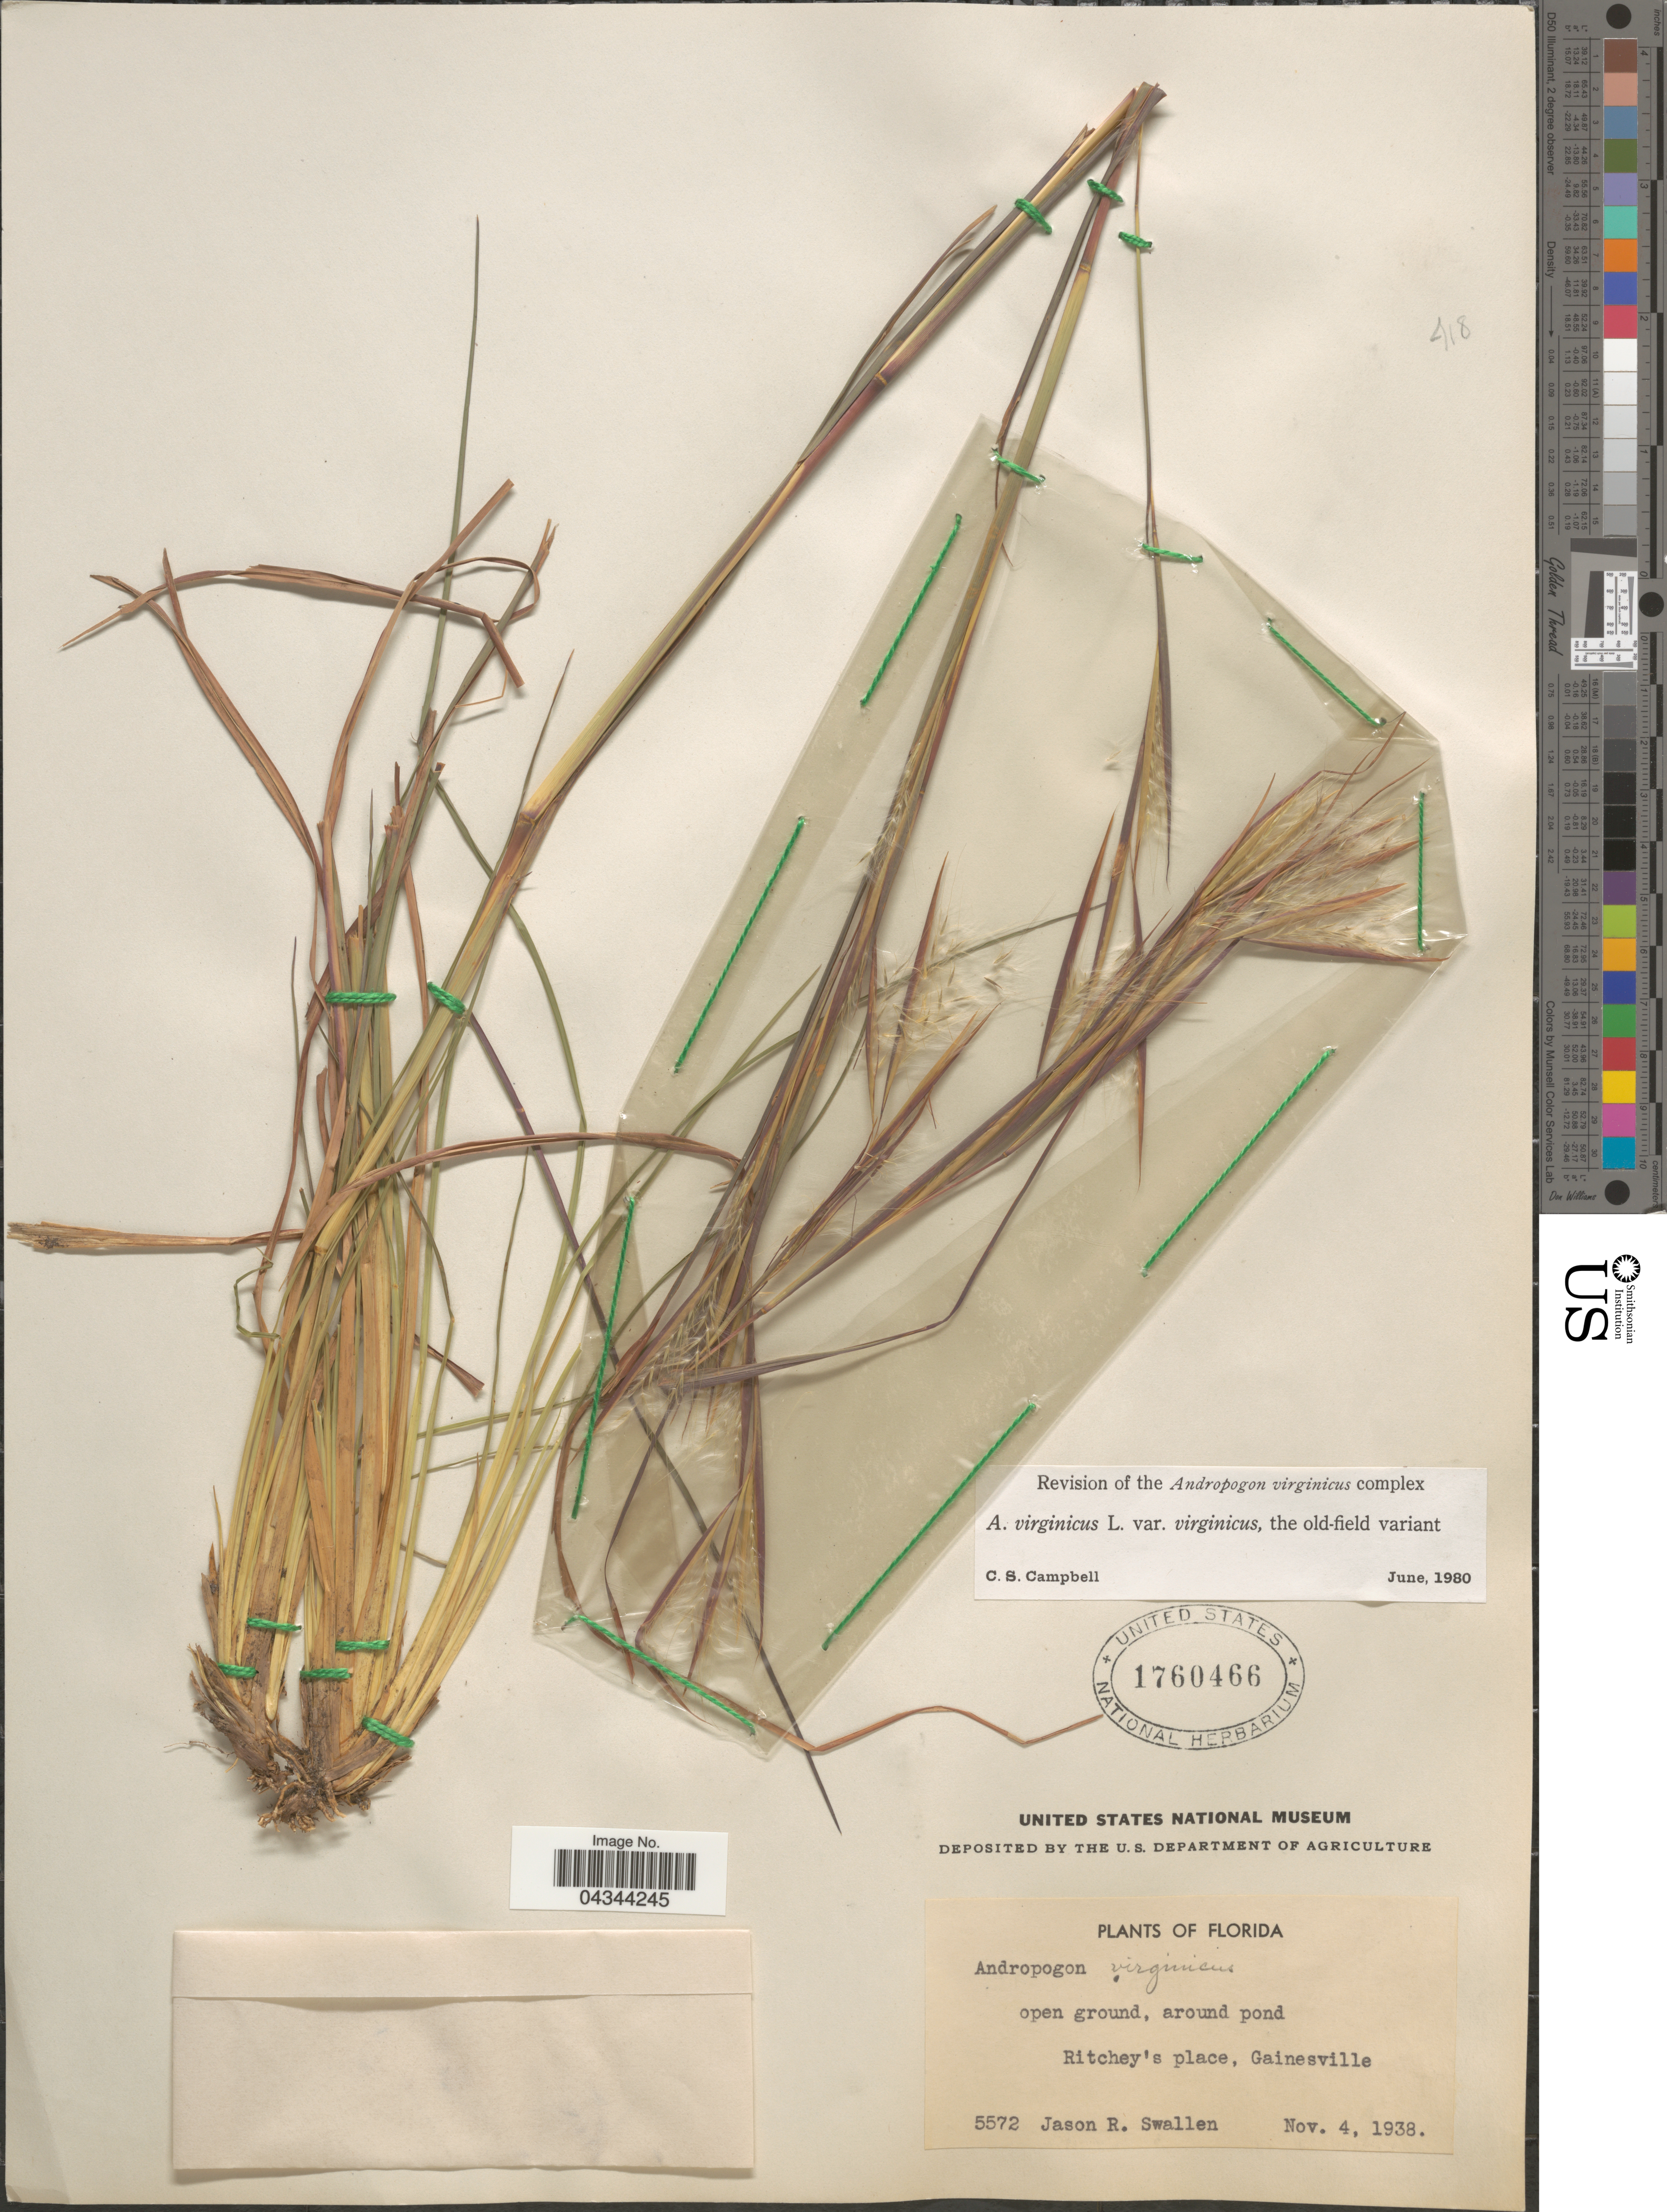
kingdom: Plantae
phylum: Tracheophyta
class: Liliopsida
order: Poales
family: Poaceae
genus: Andropogon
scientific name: Andropogon virginicus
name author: L.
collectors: J. R. Swallen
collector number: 5572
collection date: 1938-11-04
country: United States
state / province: Florida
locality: Around pond. Ritchey's place, Gainesville.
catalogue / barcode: US 1760466